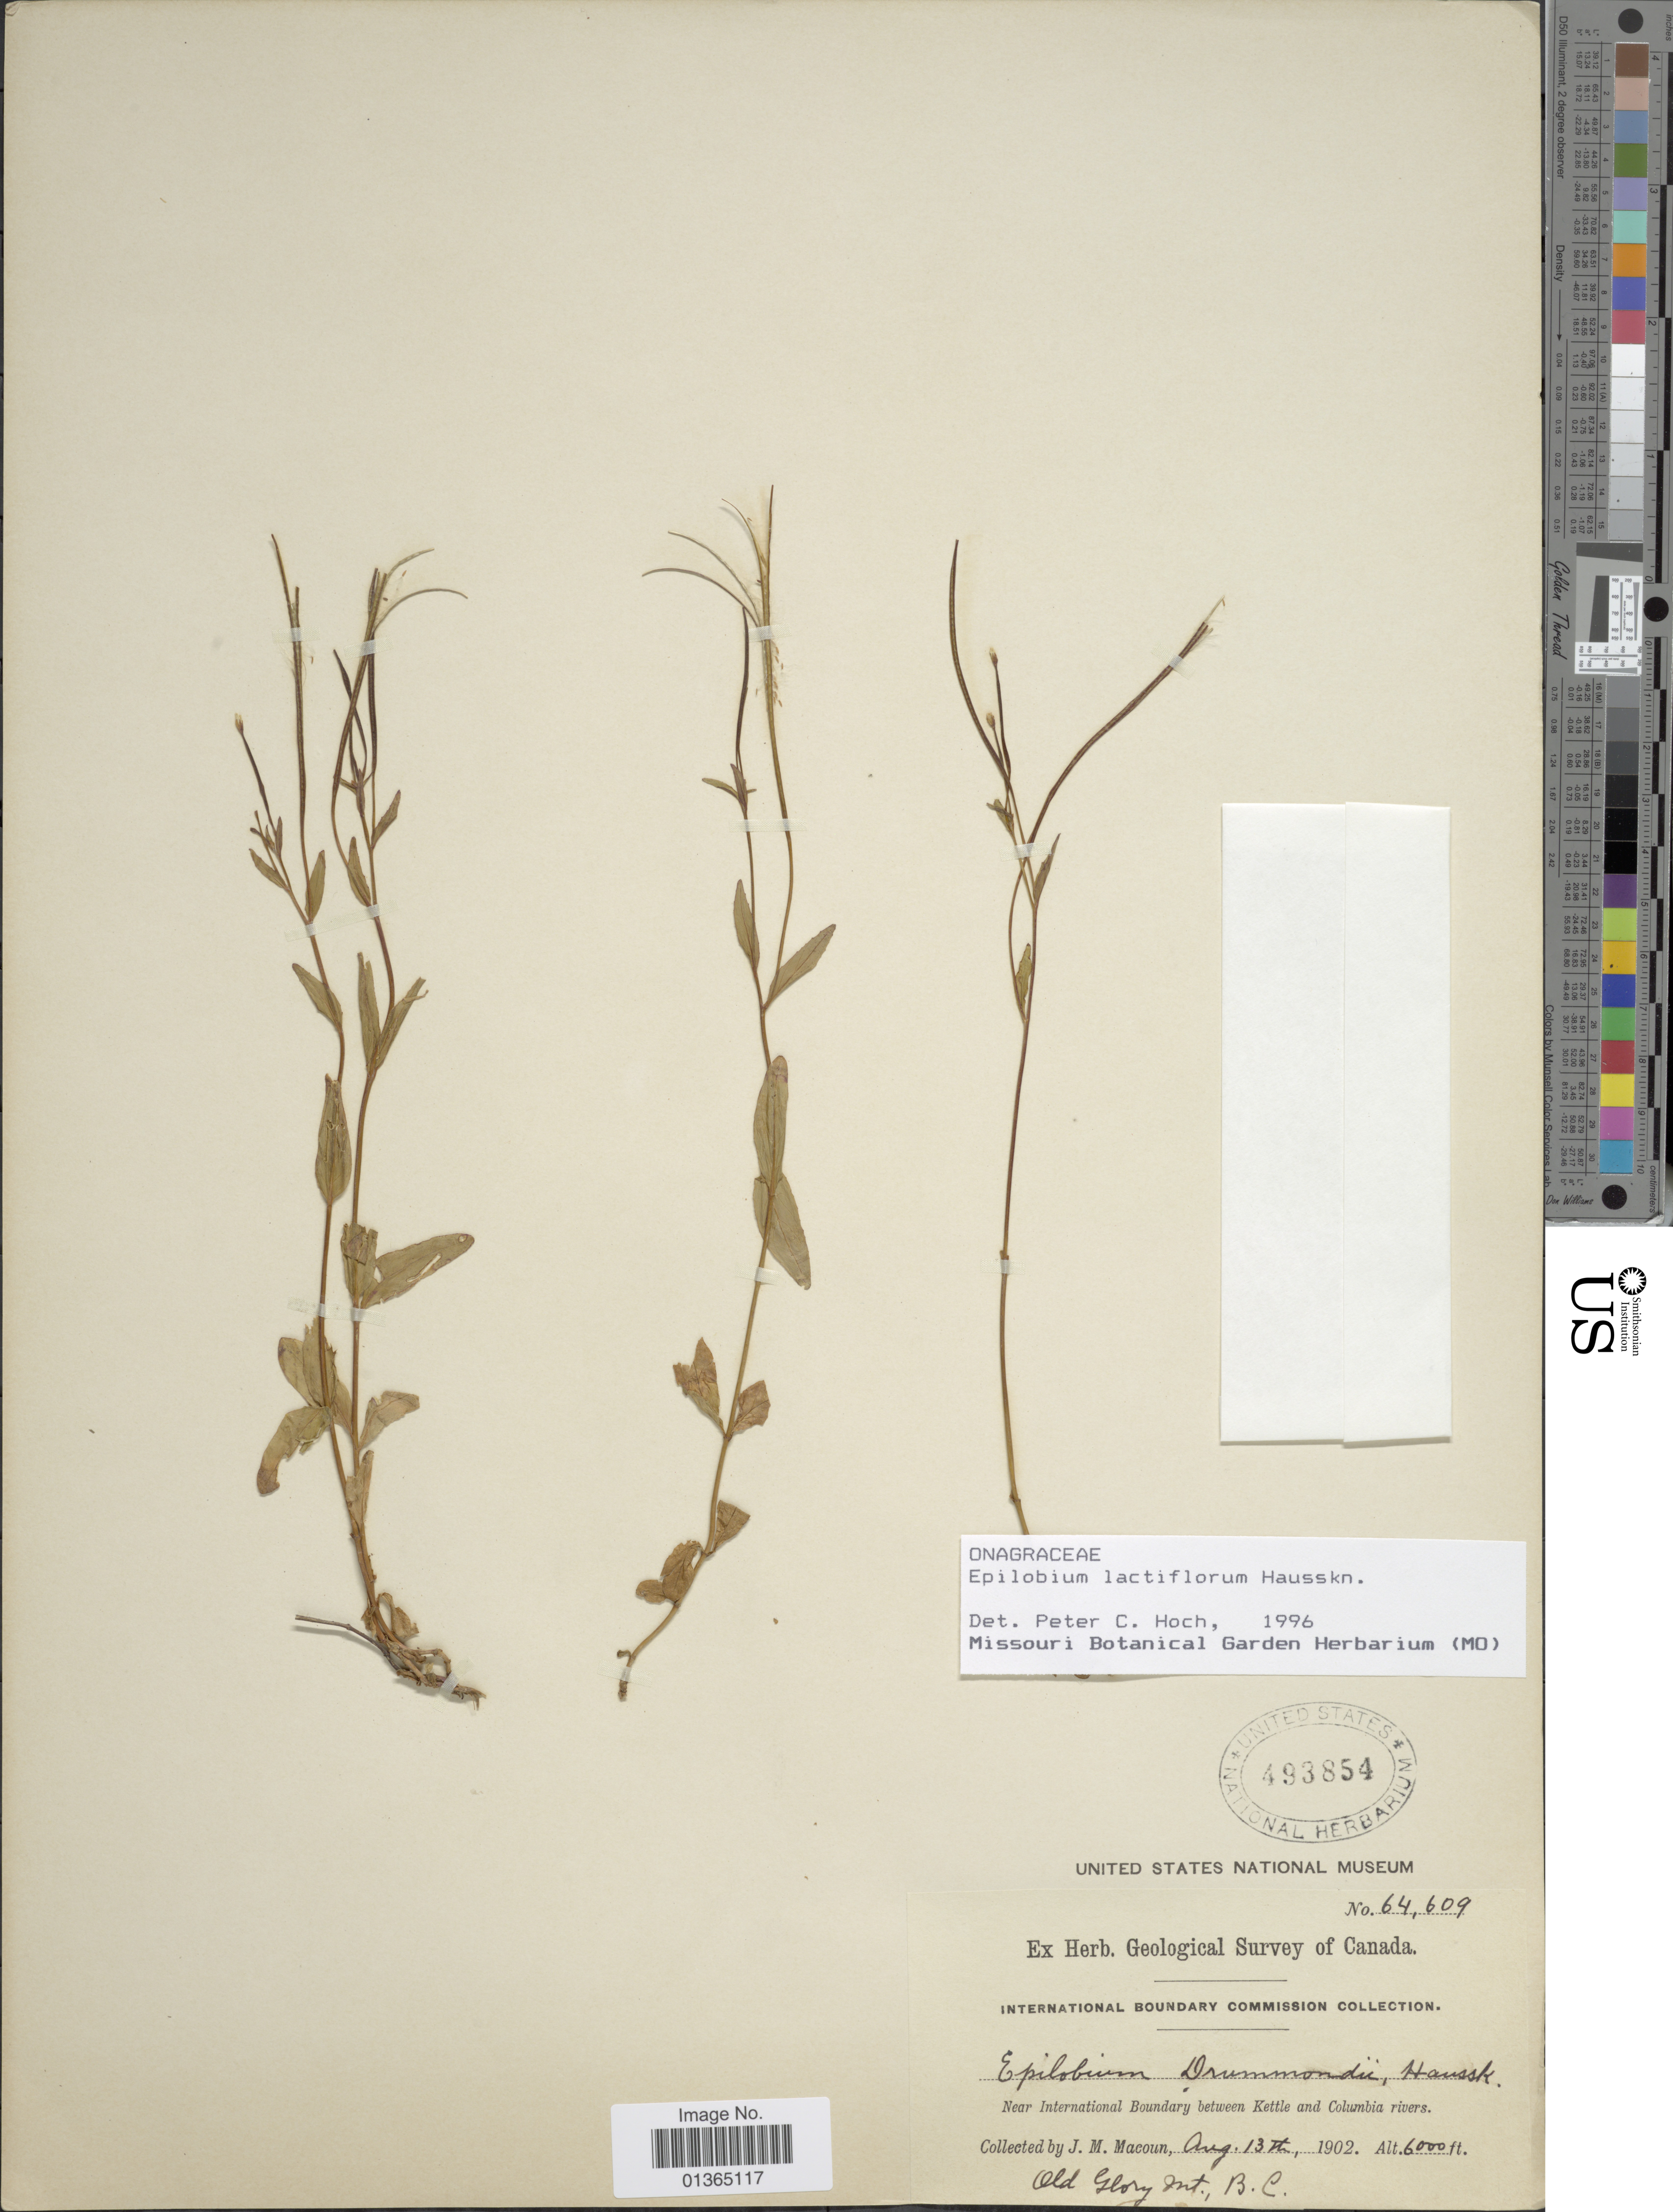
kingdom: Plantae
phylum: Tracheophyta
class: Magnoliopsida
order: Myrtales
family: Onagraceae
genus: Epilobium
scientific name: Epilobium lactiflorum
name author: Hausskn.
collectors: J. M. Macoun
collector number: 64609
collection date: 1902-08-13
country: Canada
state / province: British Columbia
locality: Near International Boundary between Kettle and Columbia rivers. Old Glory Mt.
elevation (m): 1829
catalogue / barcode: US 493854